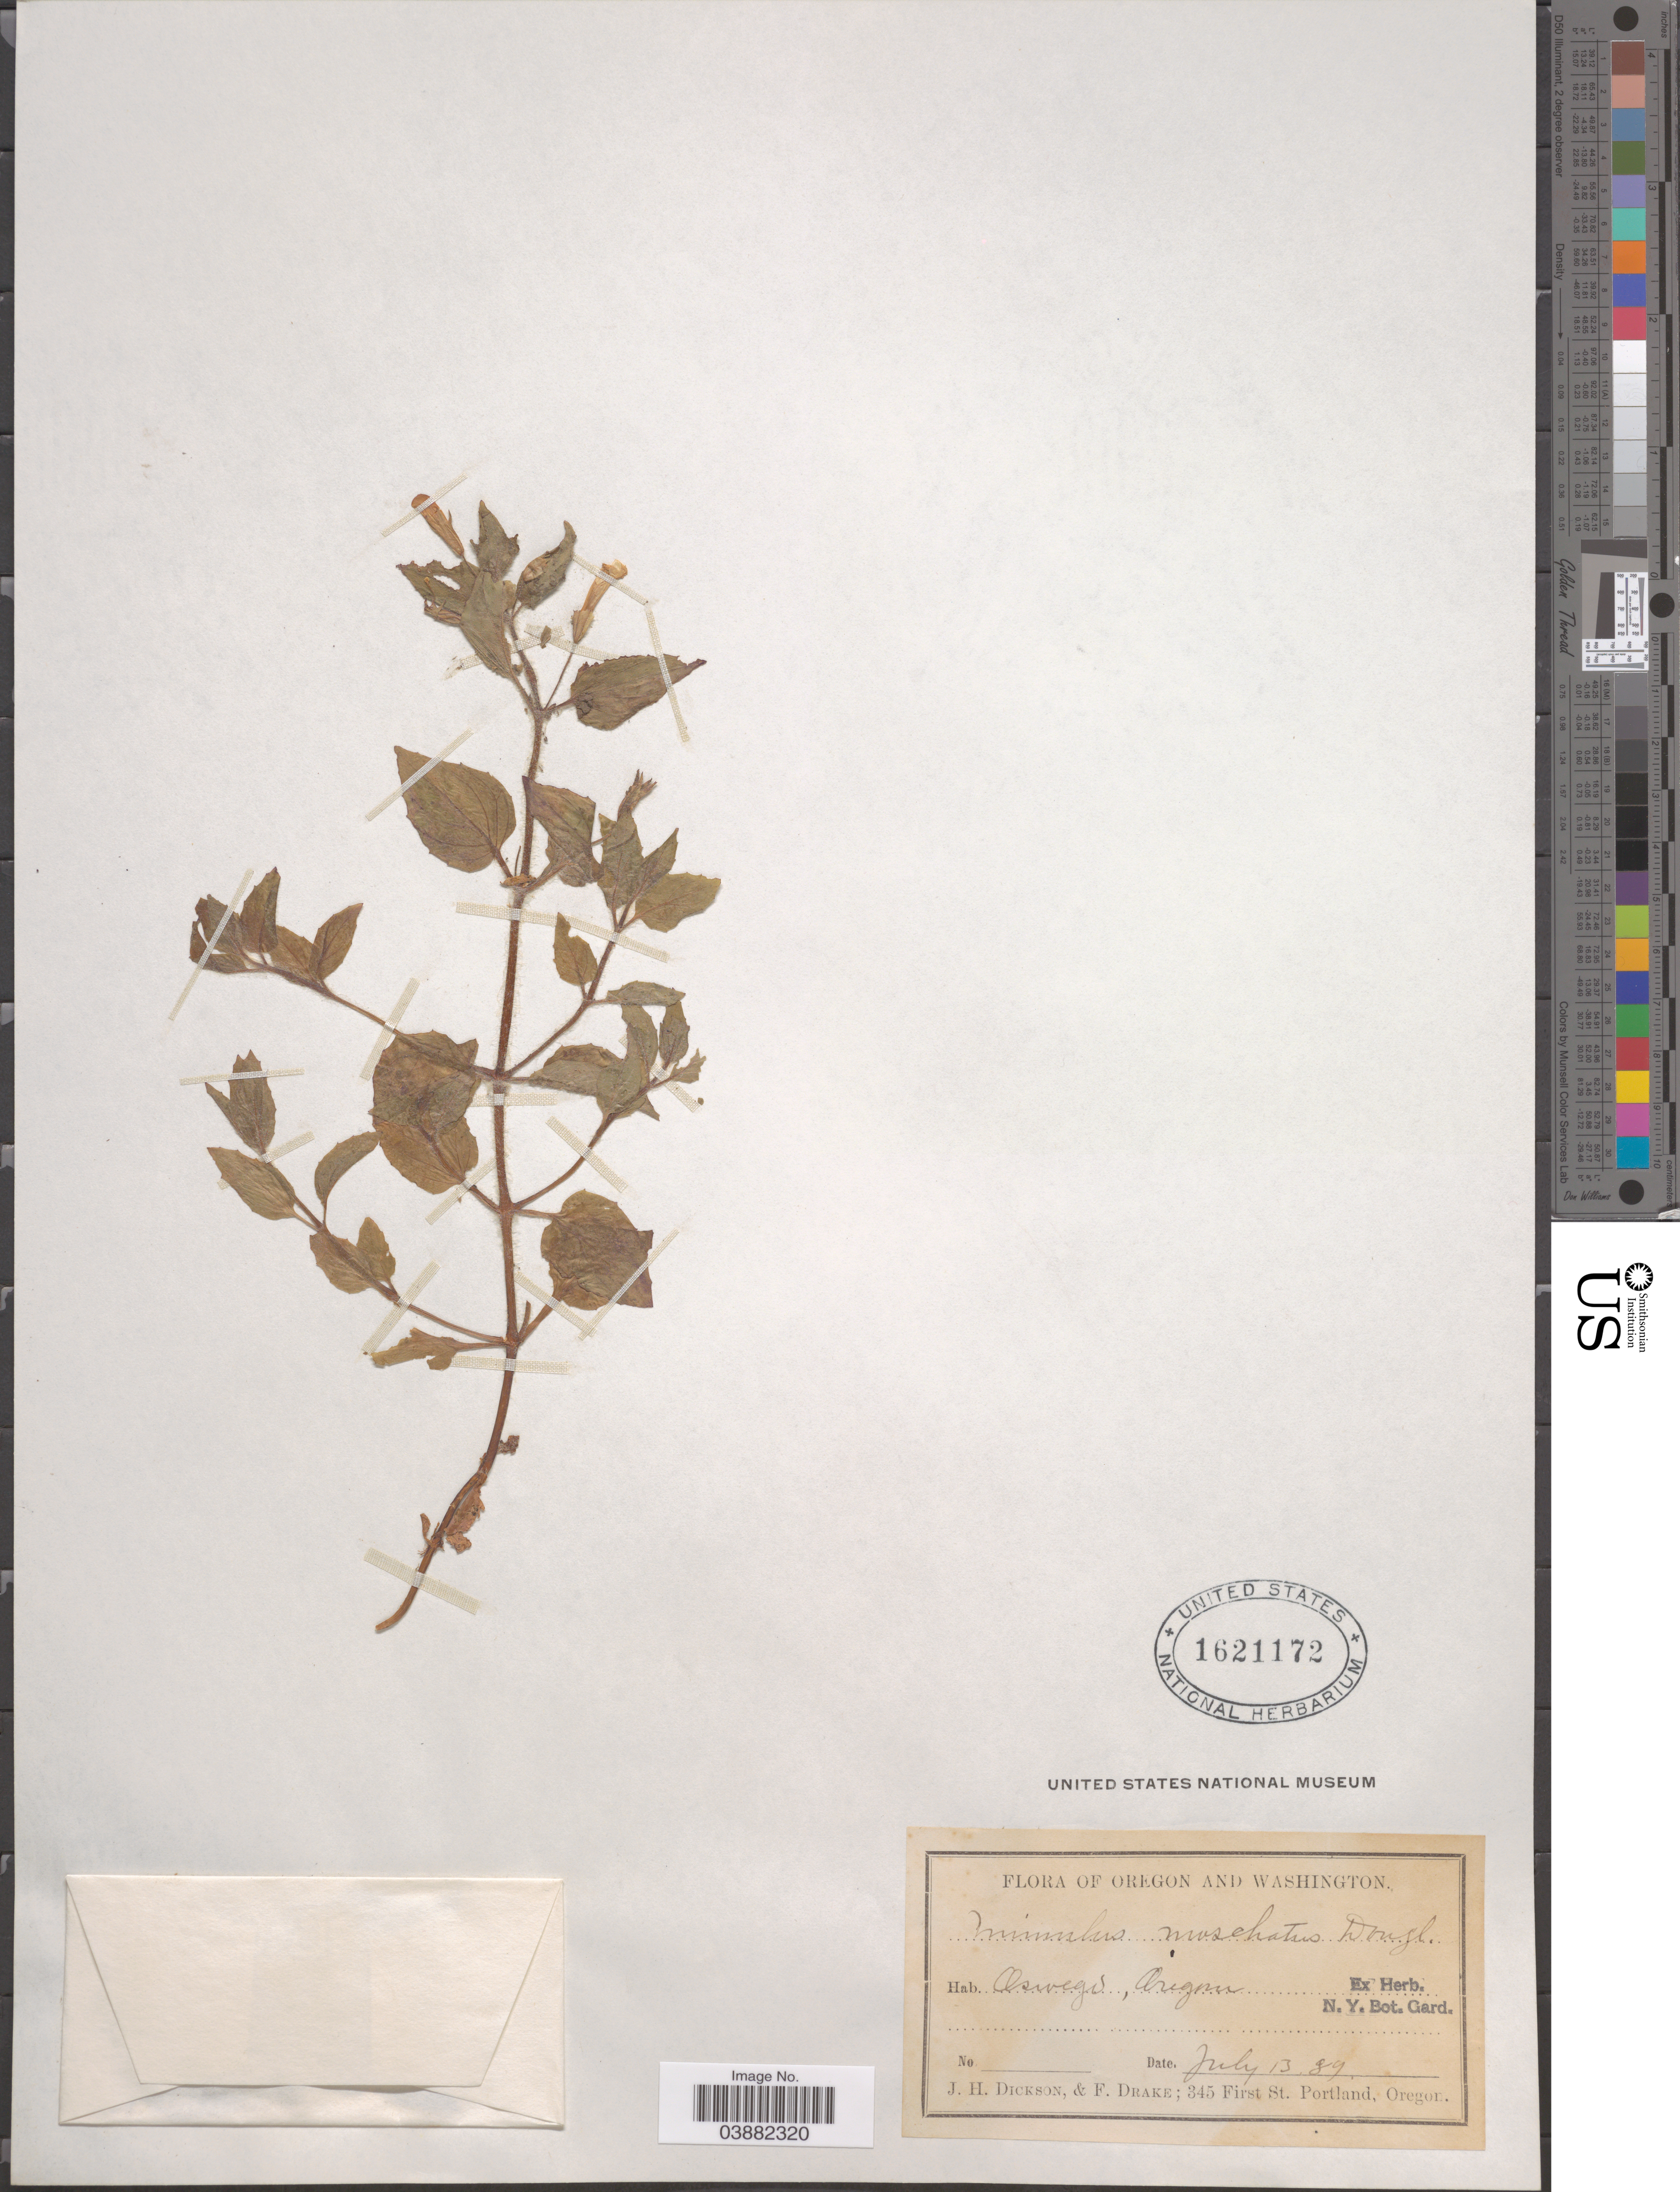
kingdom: Plantae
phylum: Tracheophyta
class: Magnoliopsida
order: Lamiales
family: Phrymaceae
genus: Mimulus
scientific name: Mimulus moschatus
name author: Douglas ex Lindl.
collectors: J. Dickson & F. Drake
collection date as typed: Transcribed d/m/y: 13/7/89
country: United States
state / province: Oregon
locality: Oswego.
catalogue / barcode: US 1621172